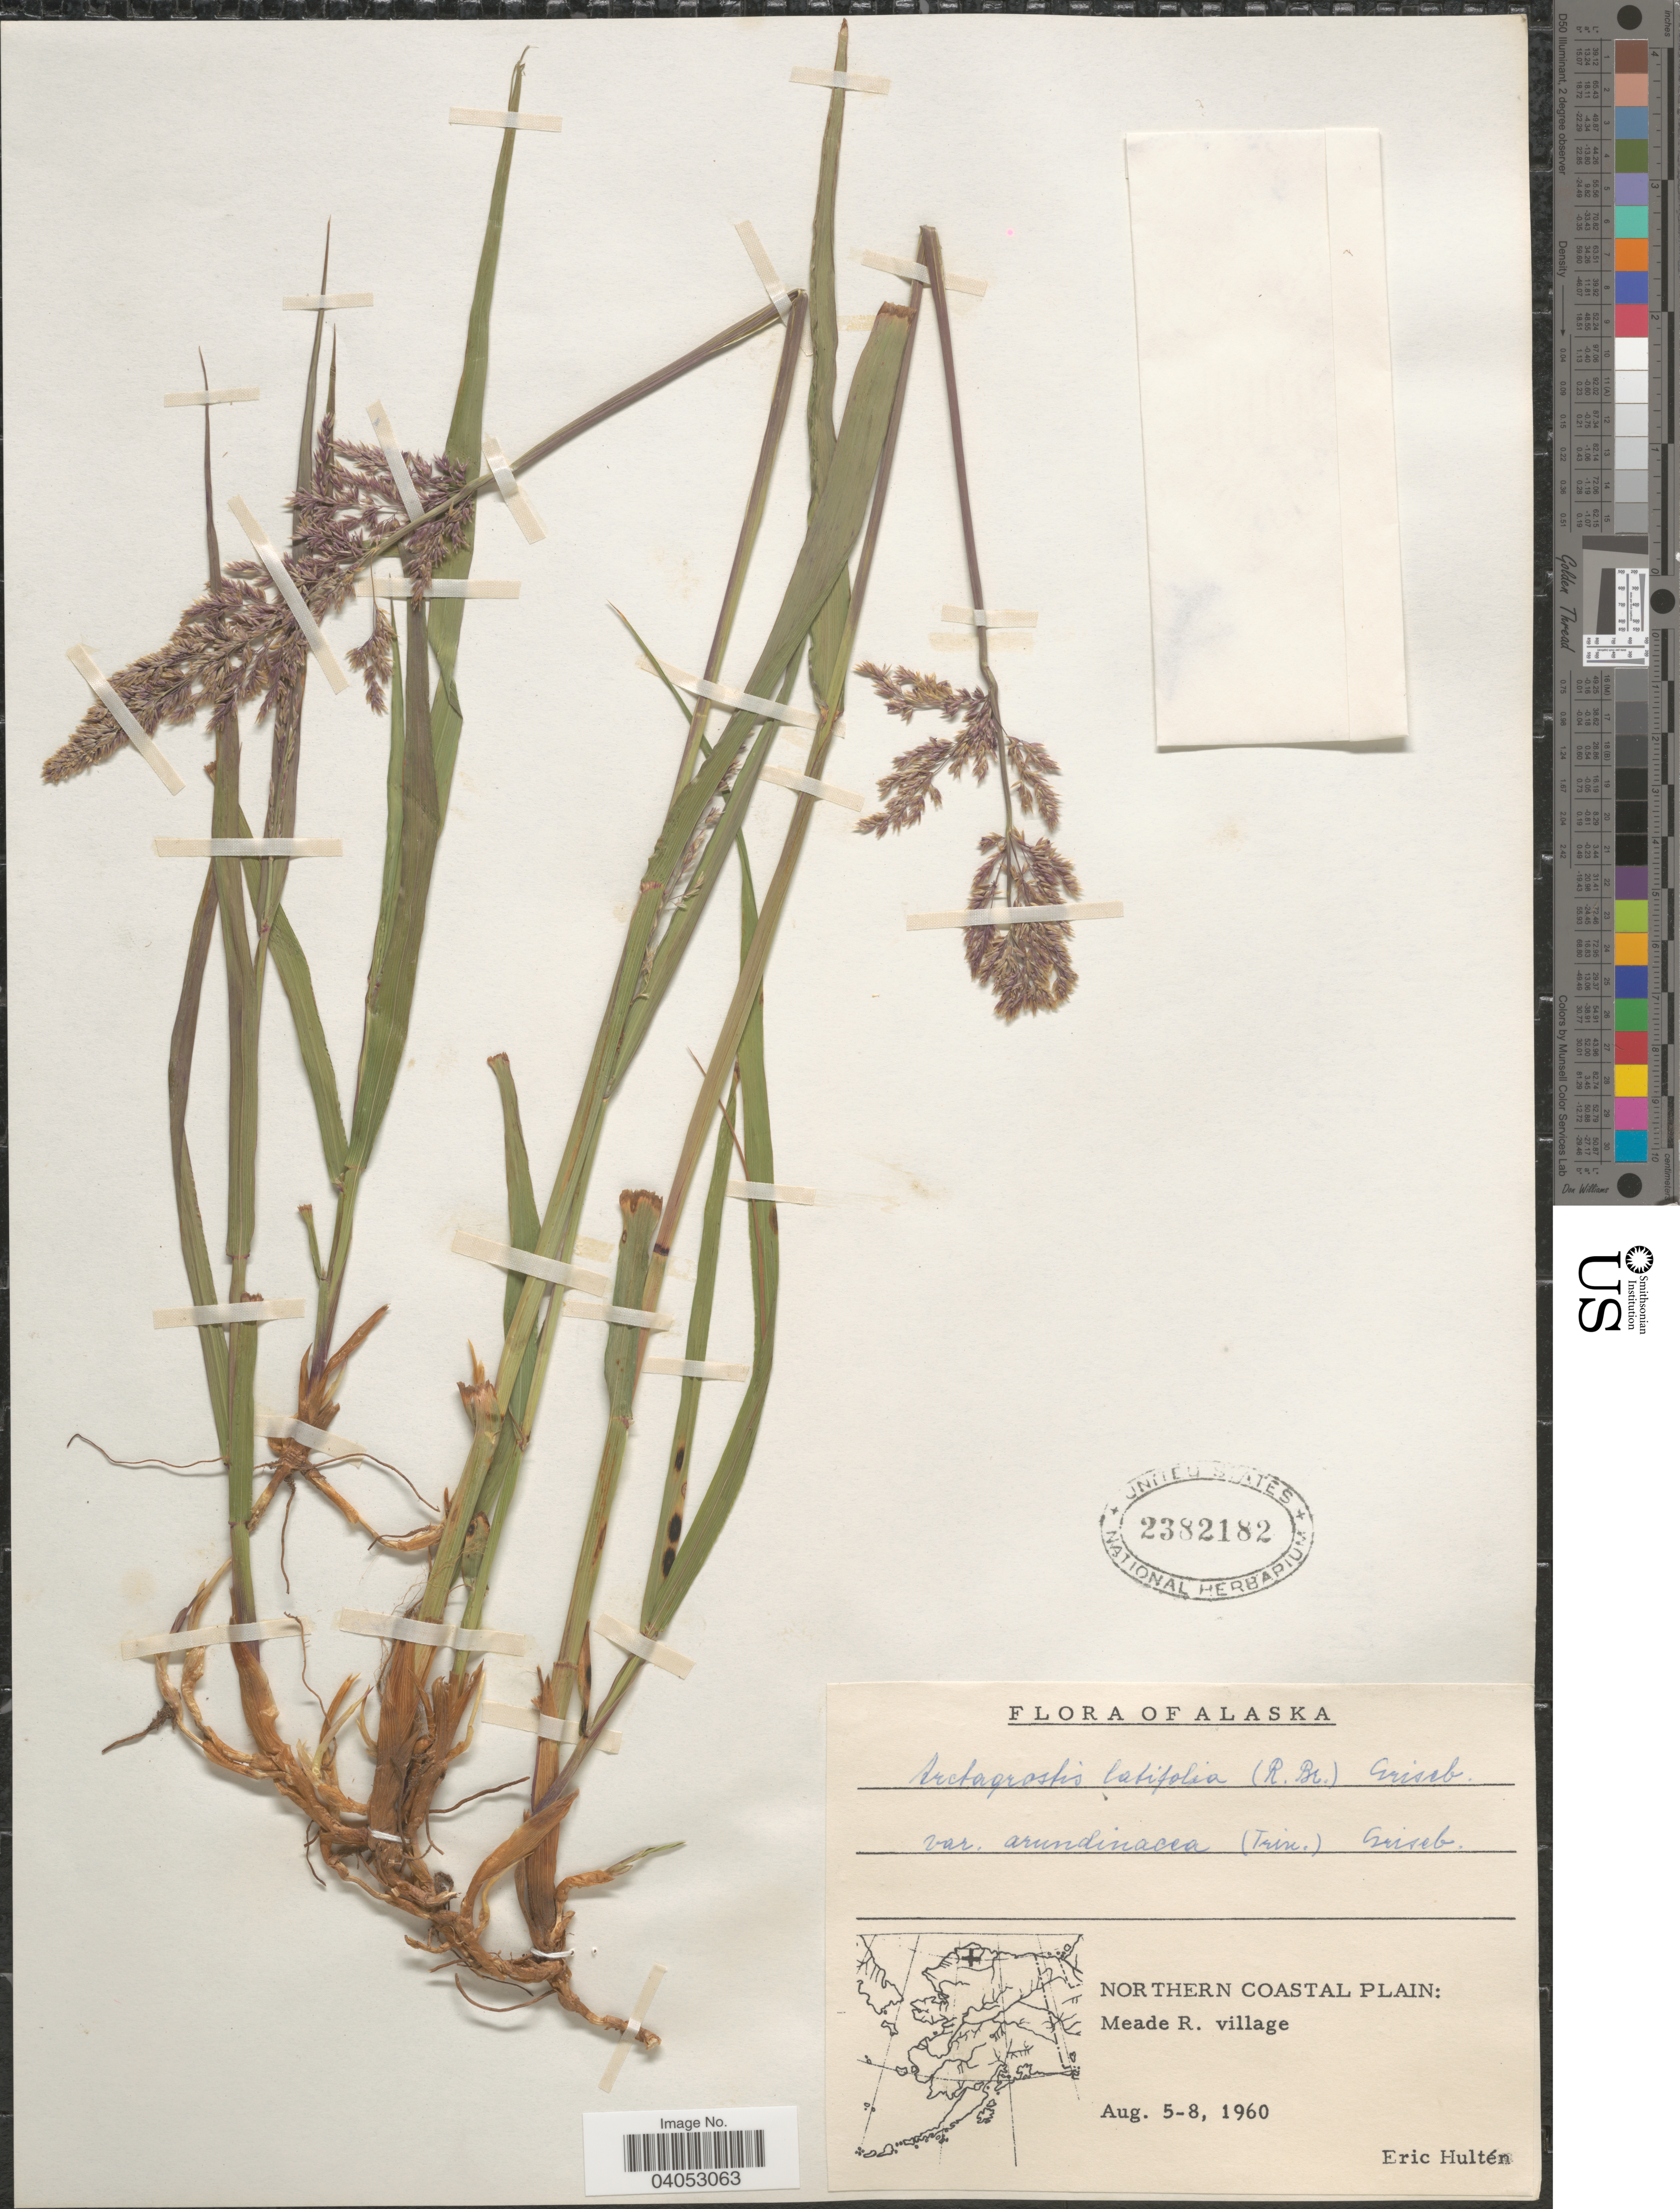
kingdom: Plantae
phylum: Tracheophyta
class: Liliopsida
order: Poales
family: Poaceae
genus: Arctagrostis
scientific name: Arctagrostis latifolia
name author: (R. Br.) Griseb.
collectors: E. G. Hultén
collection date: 1960-08-05/1960-08-08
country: United States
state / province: Alaska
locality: Northern Coastal Plain: Meade R. village.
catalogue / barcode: US 2382182